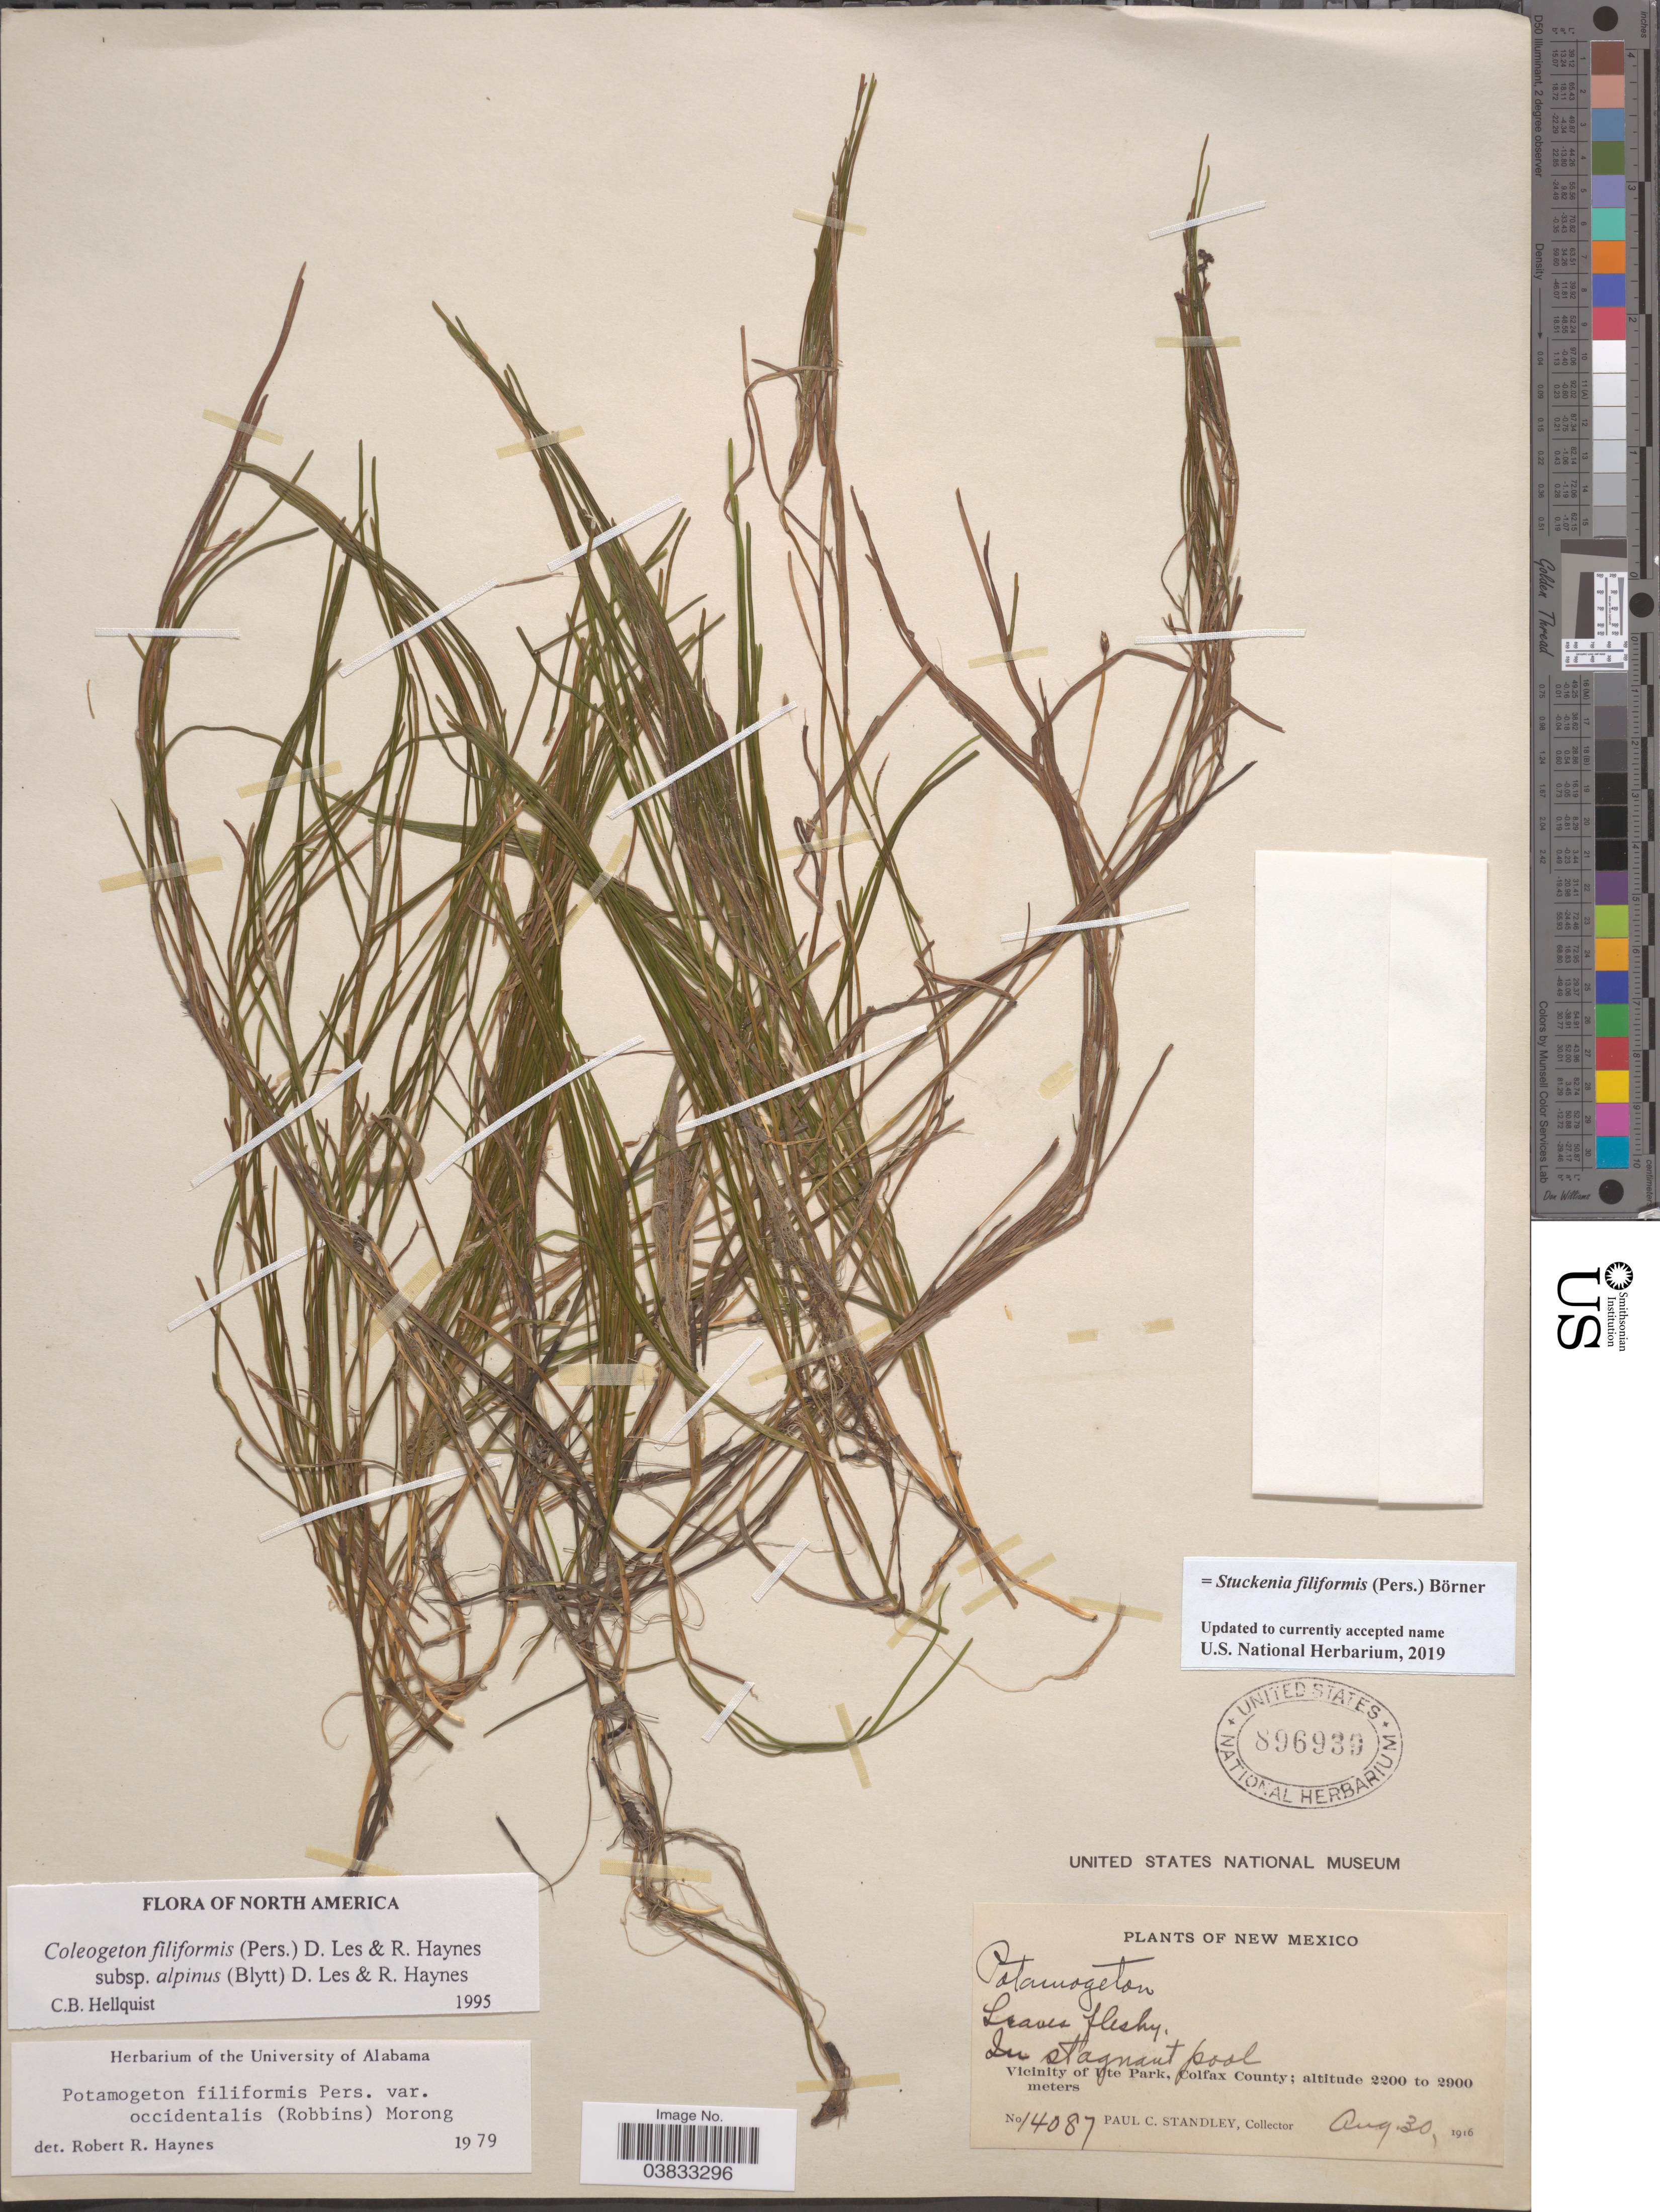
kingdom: Plantae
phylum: Tracheophyta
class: Liliopsida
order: Alismatales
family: Potamogetonaceae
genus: Stuckenia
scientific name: Stuckenia filiformis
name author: (Pers.) Börner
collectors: P. C. Standley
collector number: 14087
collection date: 1916-08-30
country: United States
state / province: New Mexico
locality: Vicinity of Ute Park, Colfax County.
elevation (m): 2200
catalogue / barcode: US 896939